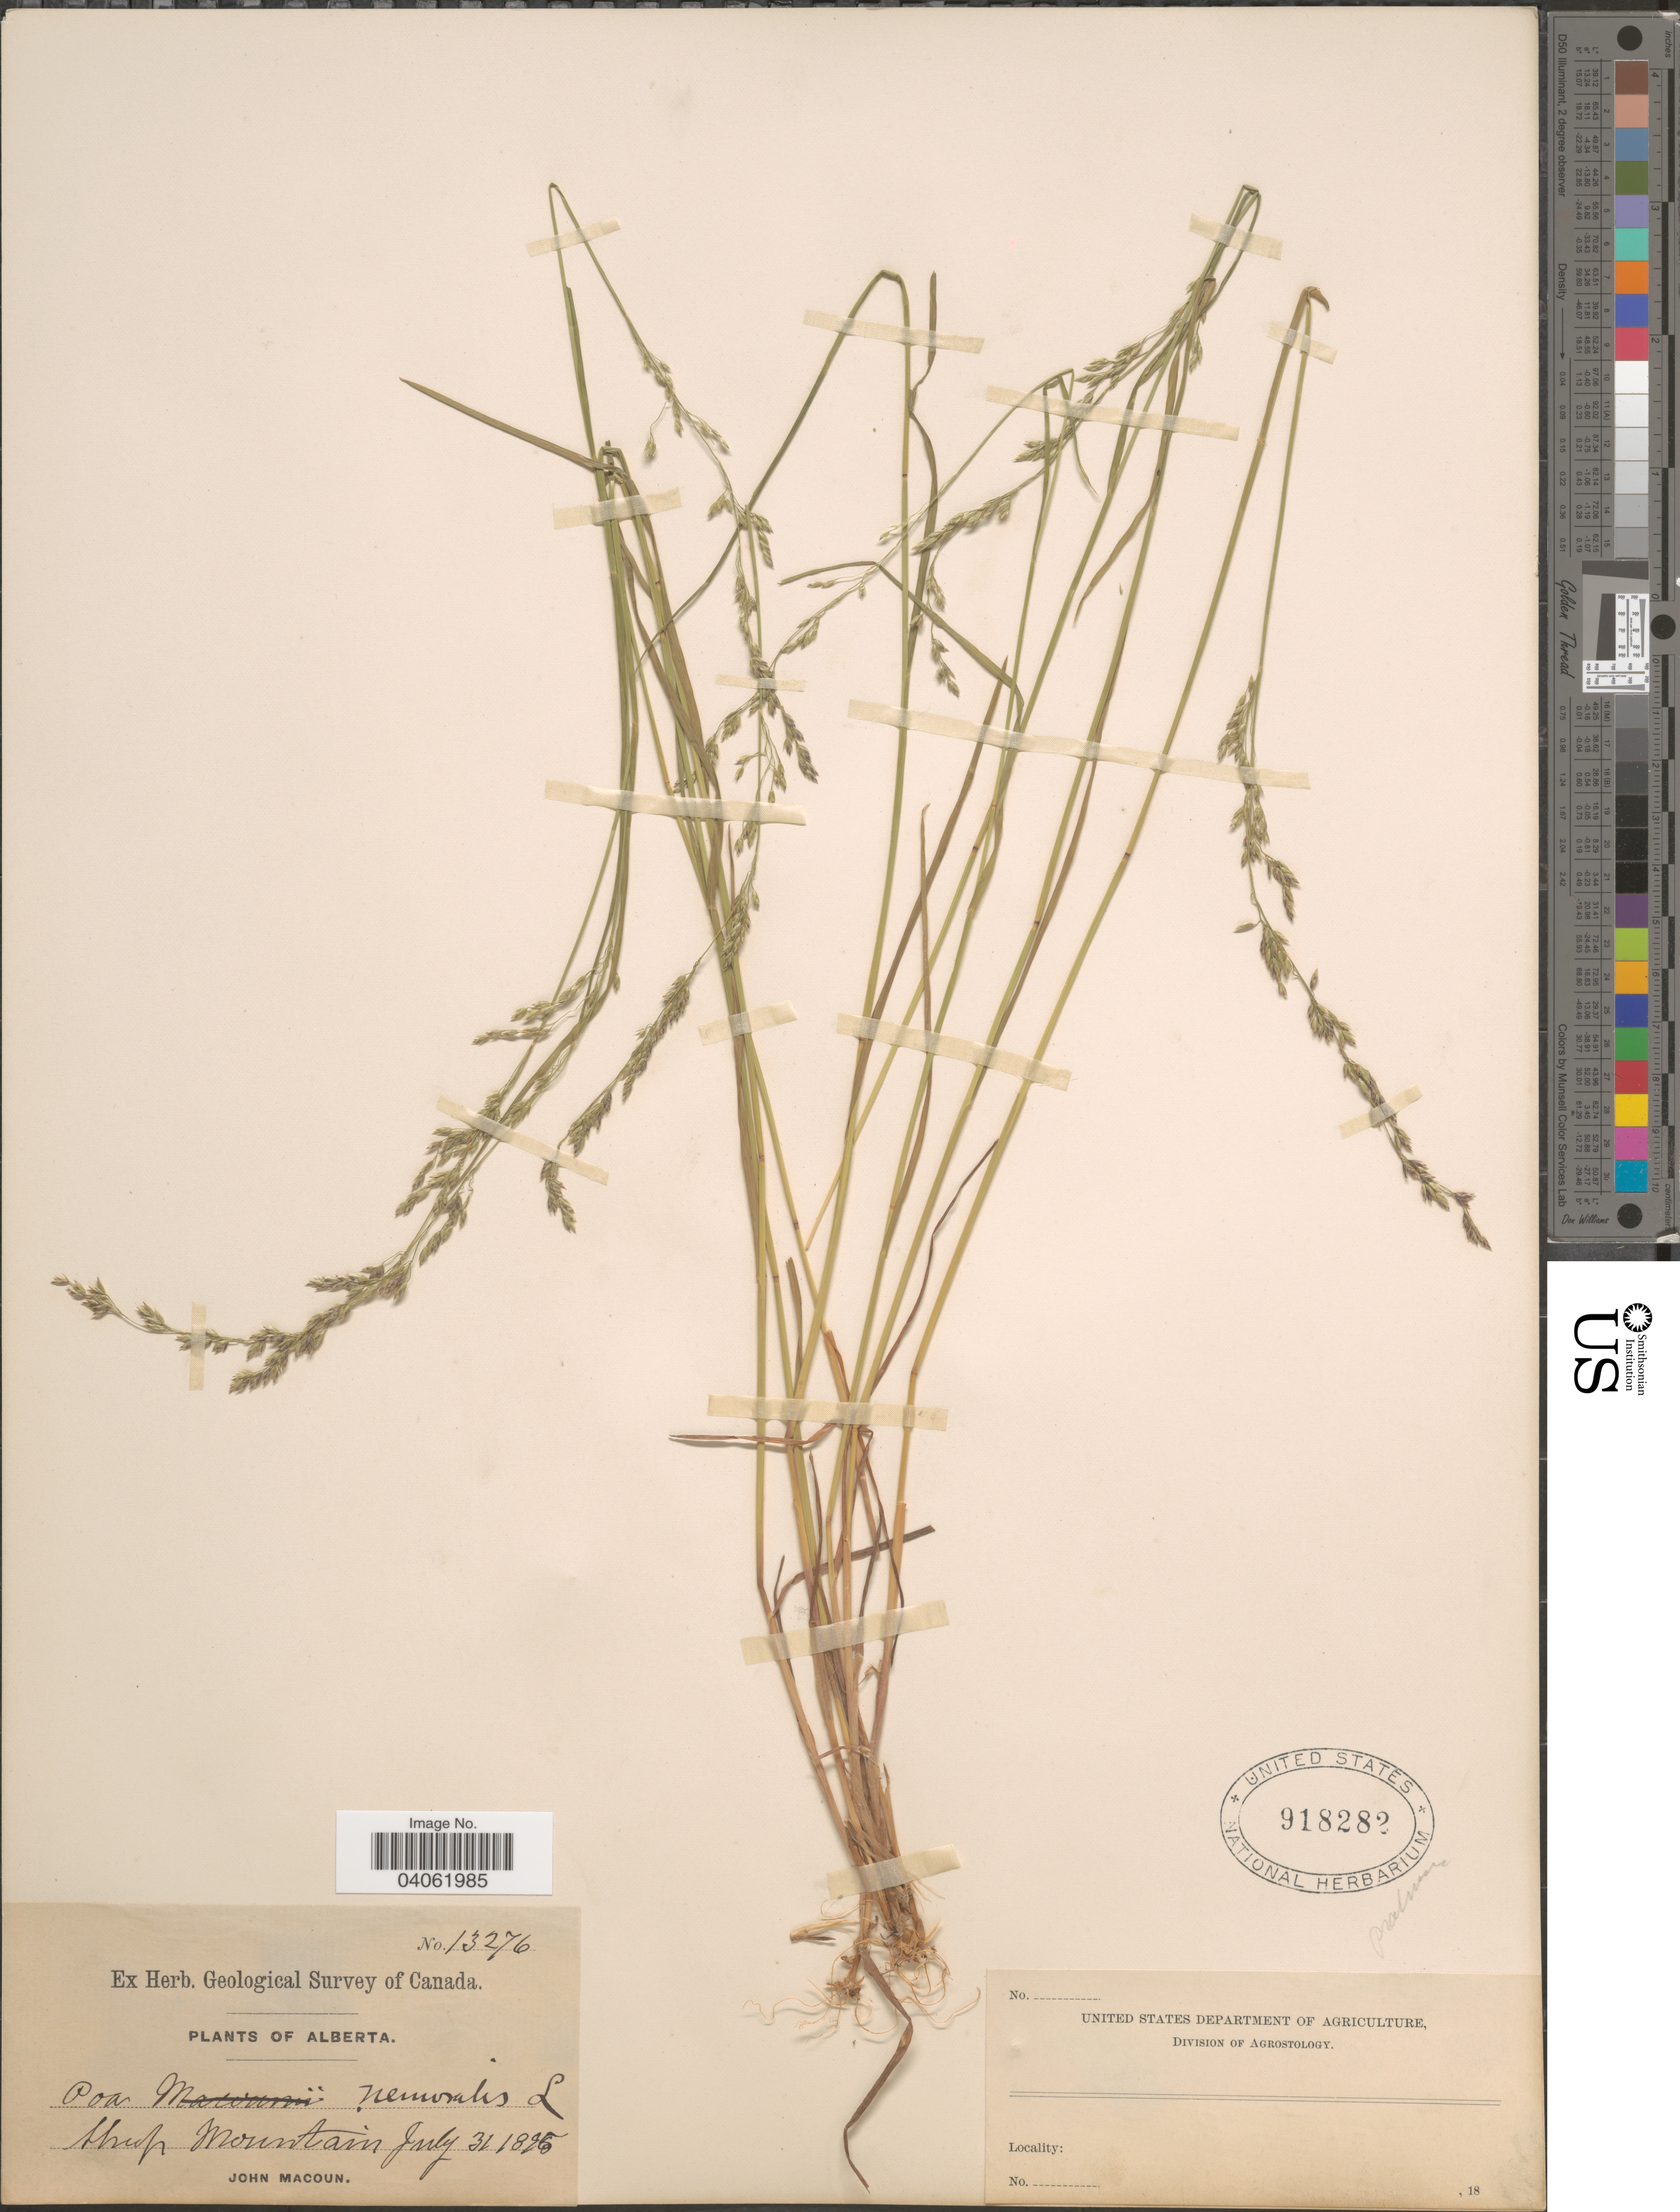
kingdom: Plantae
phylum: Tracheophyta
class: Liliopsida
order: Poales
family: Poaceae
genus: Poa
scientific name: Poa pratensis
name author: L.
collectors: J. Macoun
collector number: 13276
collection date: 1895-07-31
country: Canada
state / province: Alberta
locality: Sheep Mountains.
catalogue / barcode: US 918282